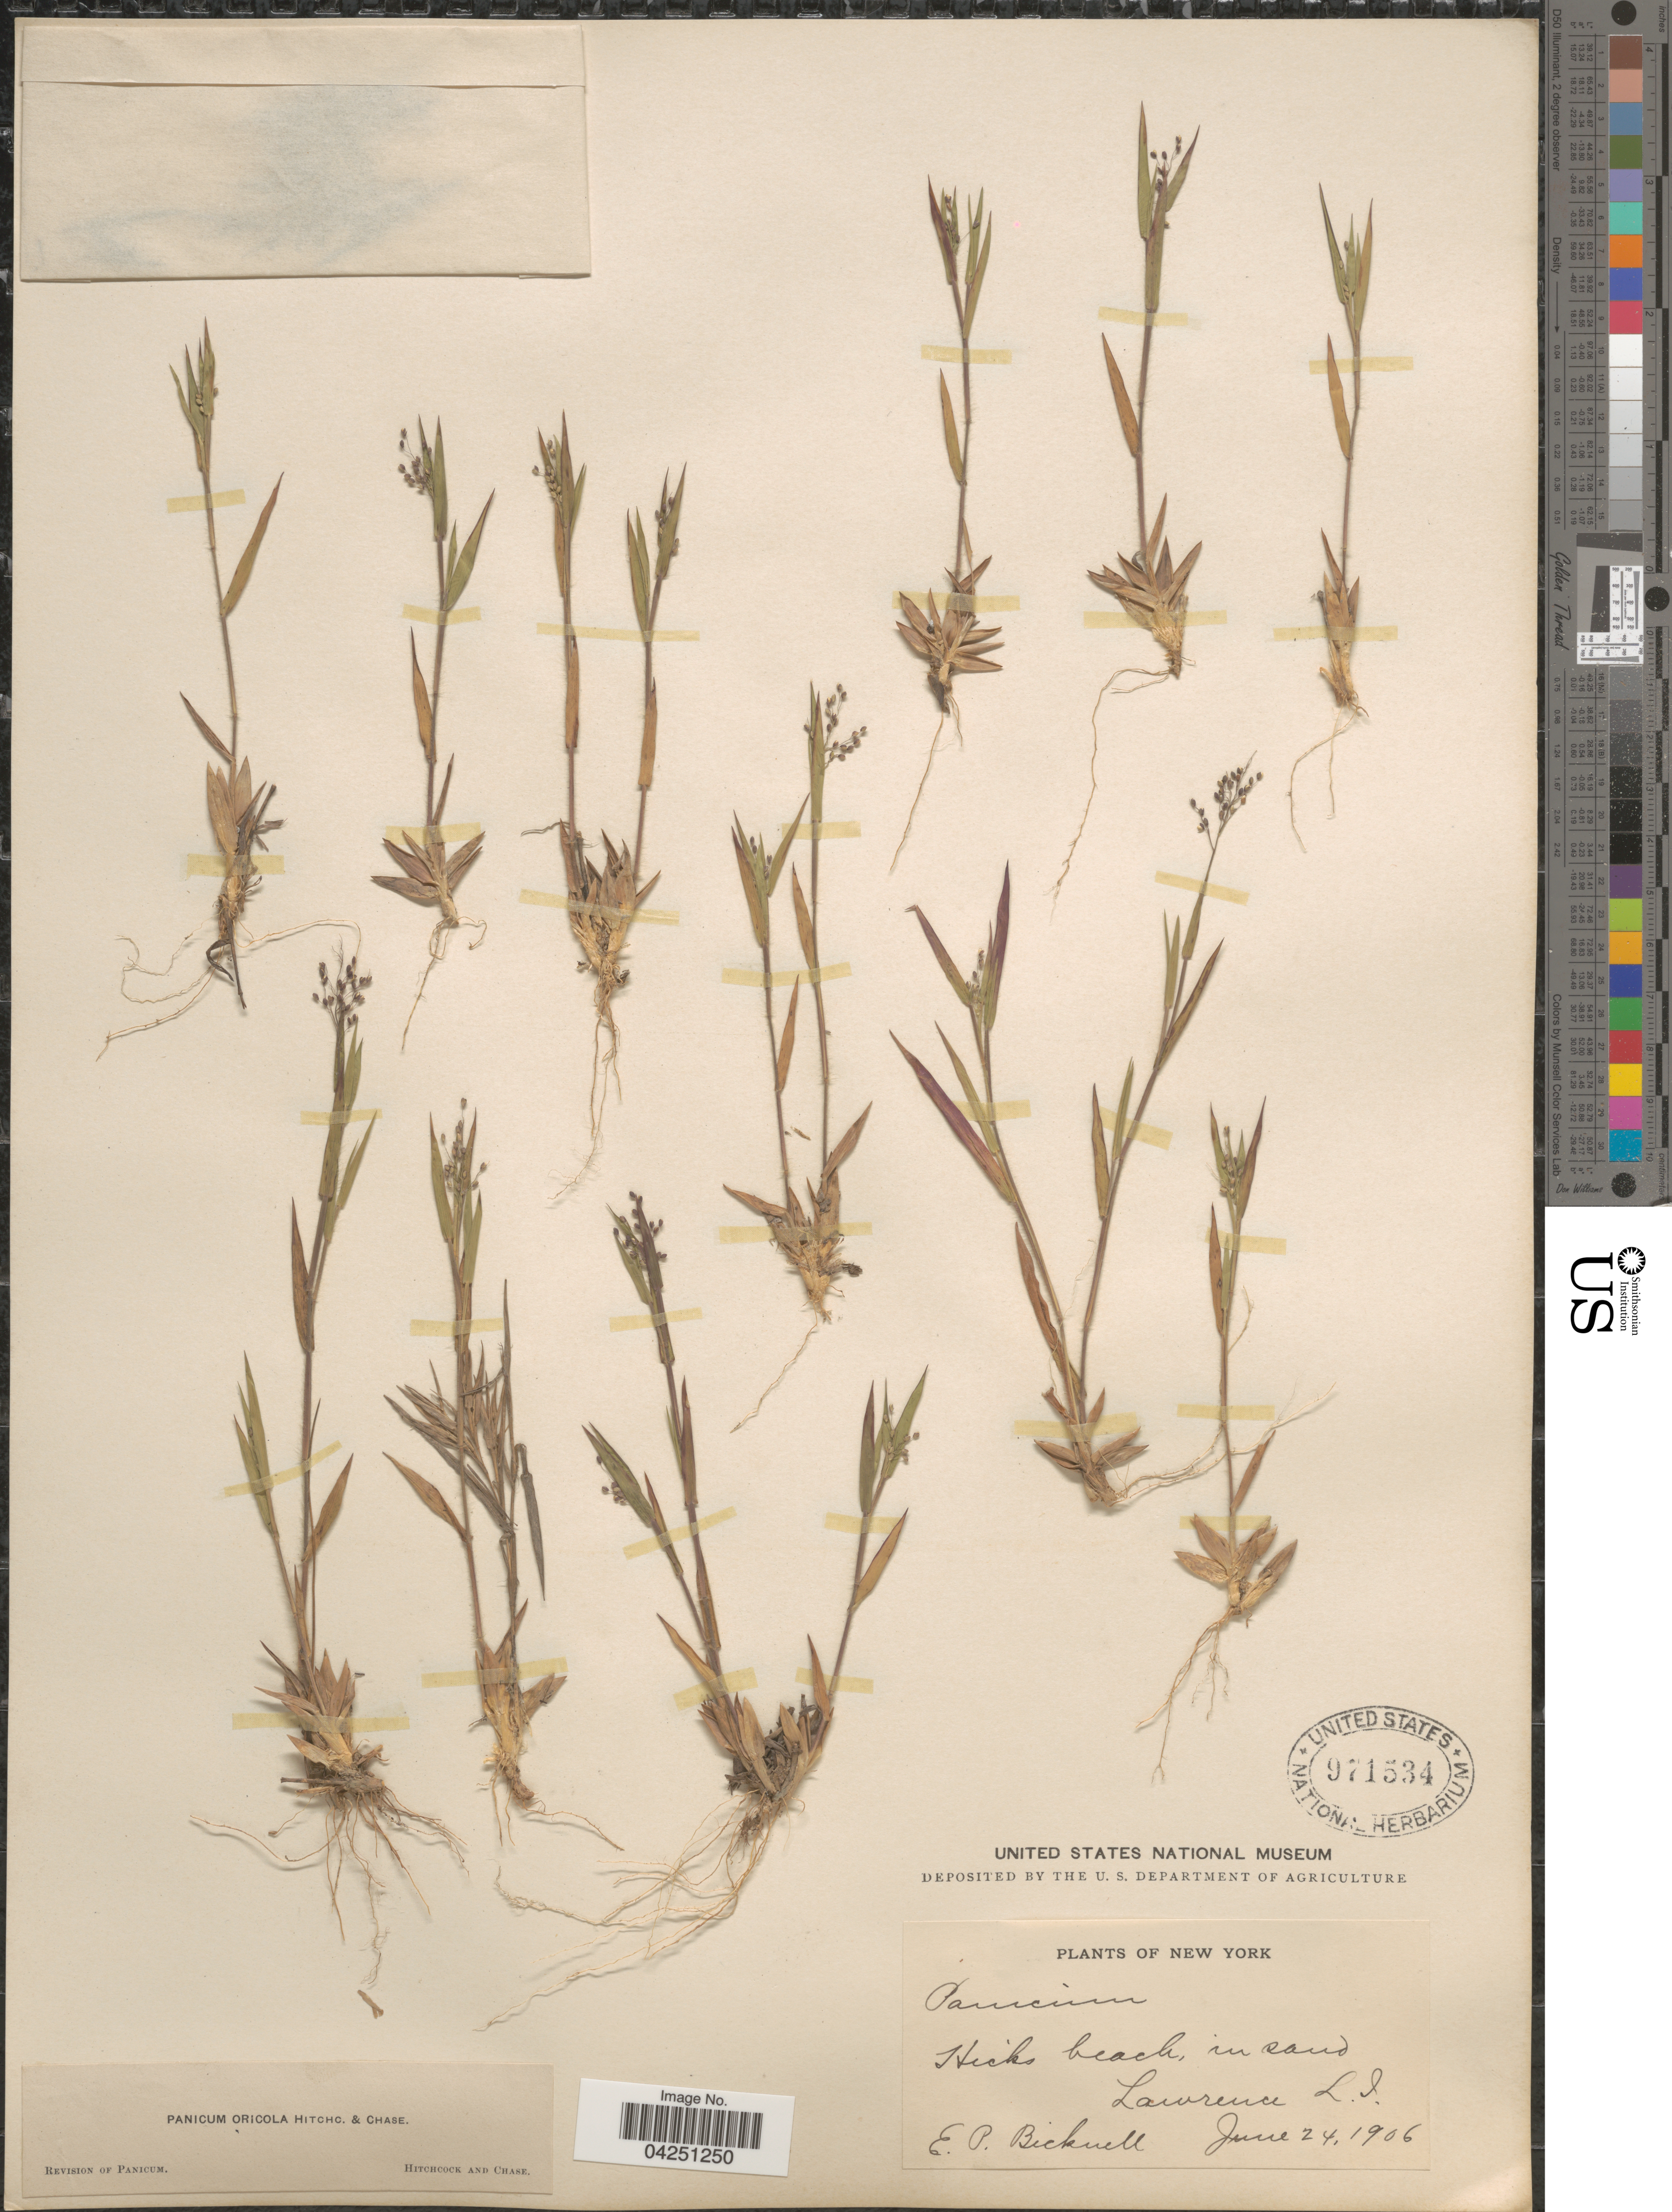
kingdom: Plantae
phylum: Tracheophyta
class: Liliopsida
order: Poales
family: Poaceae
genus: Dichanthelium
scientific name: Dichanthelium acuminatum var. acuminatum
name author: (Sw.) Gould & C.A. Clark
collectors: E. P. Bicknell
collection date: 1906-06-24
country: United States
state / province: New York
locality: Hicks beach, in sand Lawrence L.I.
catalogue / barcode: US 971534